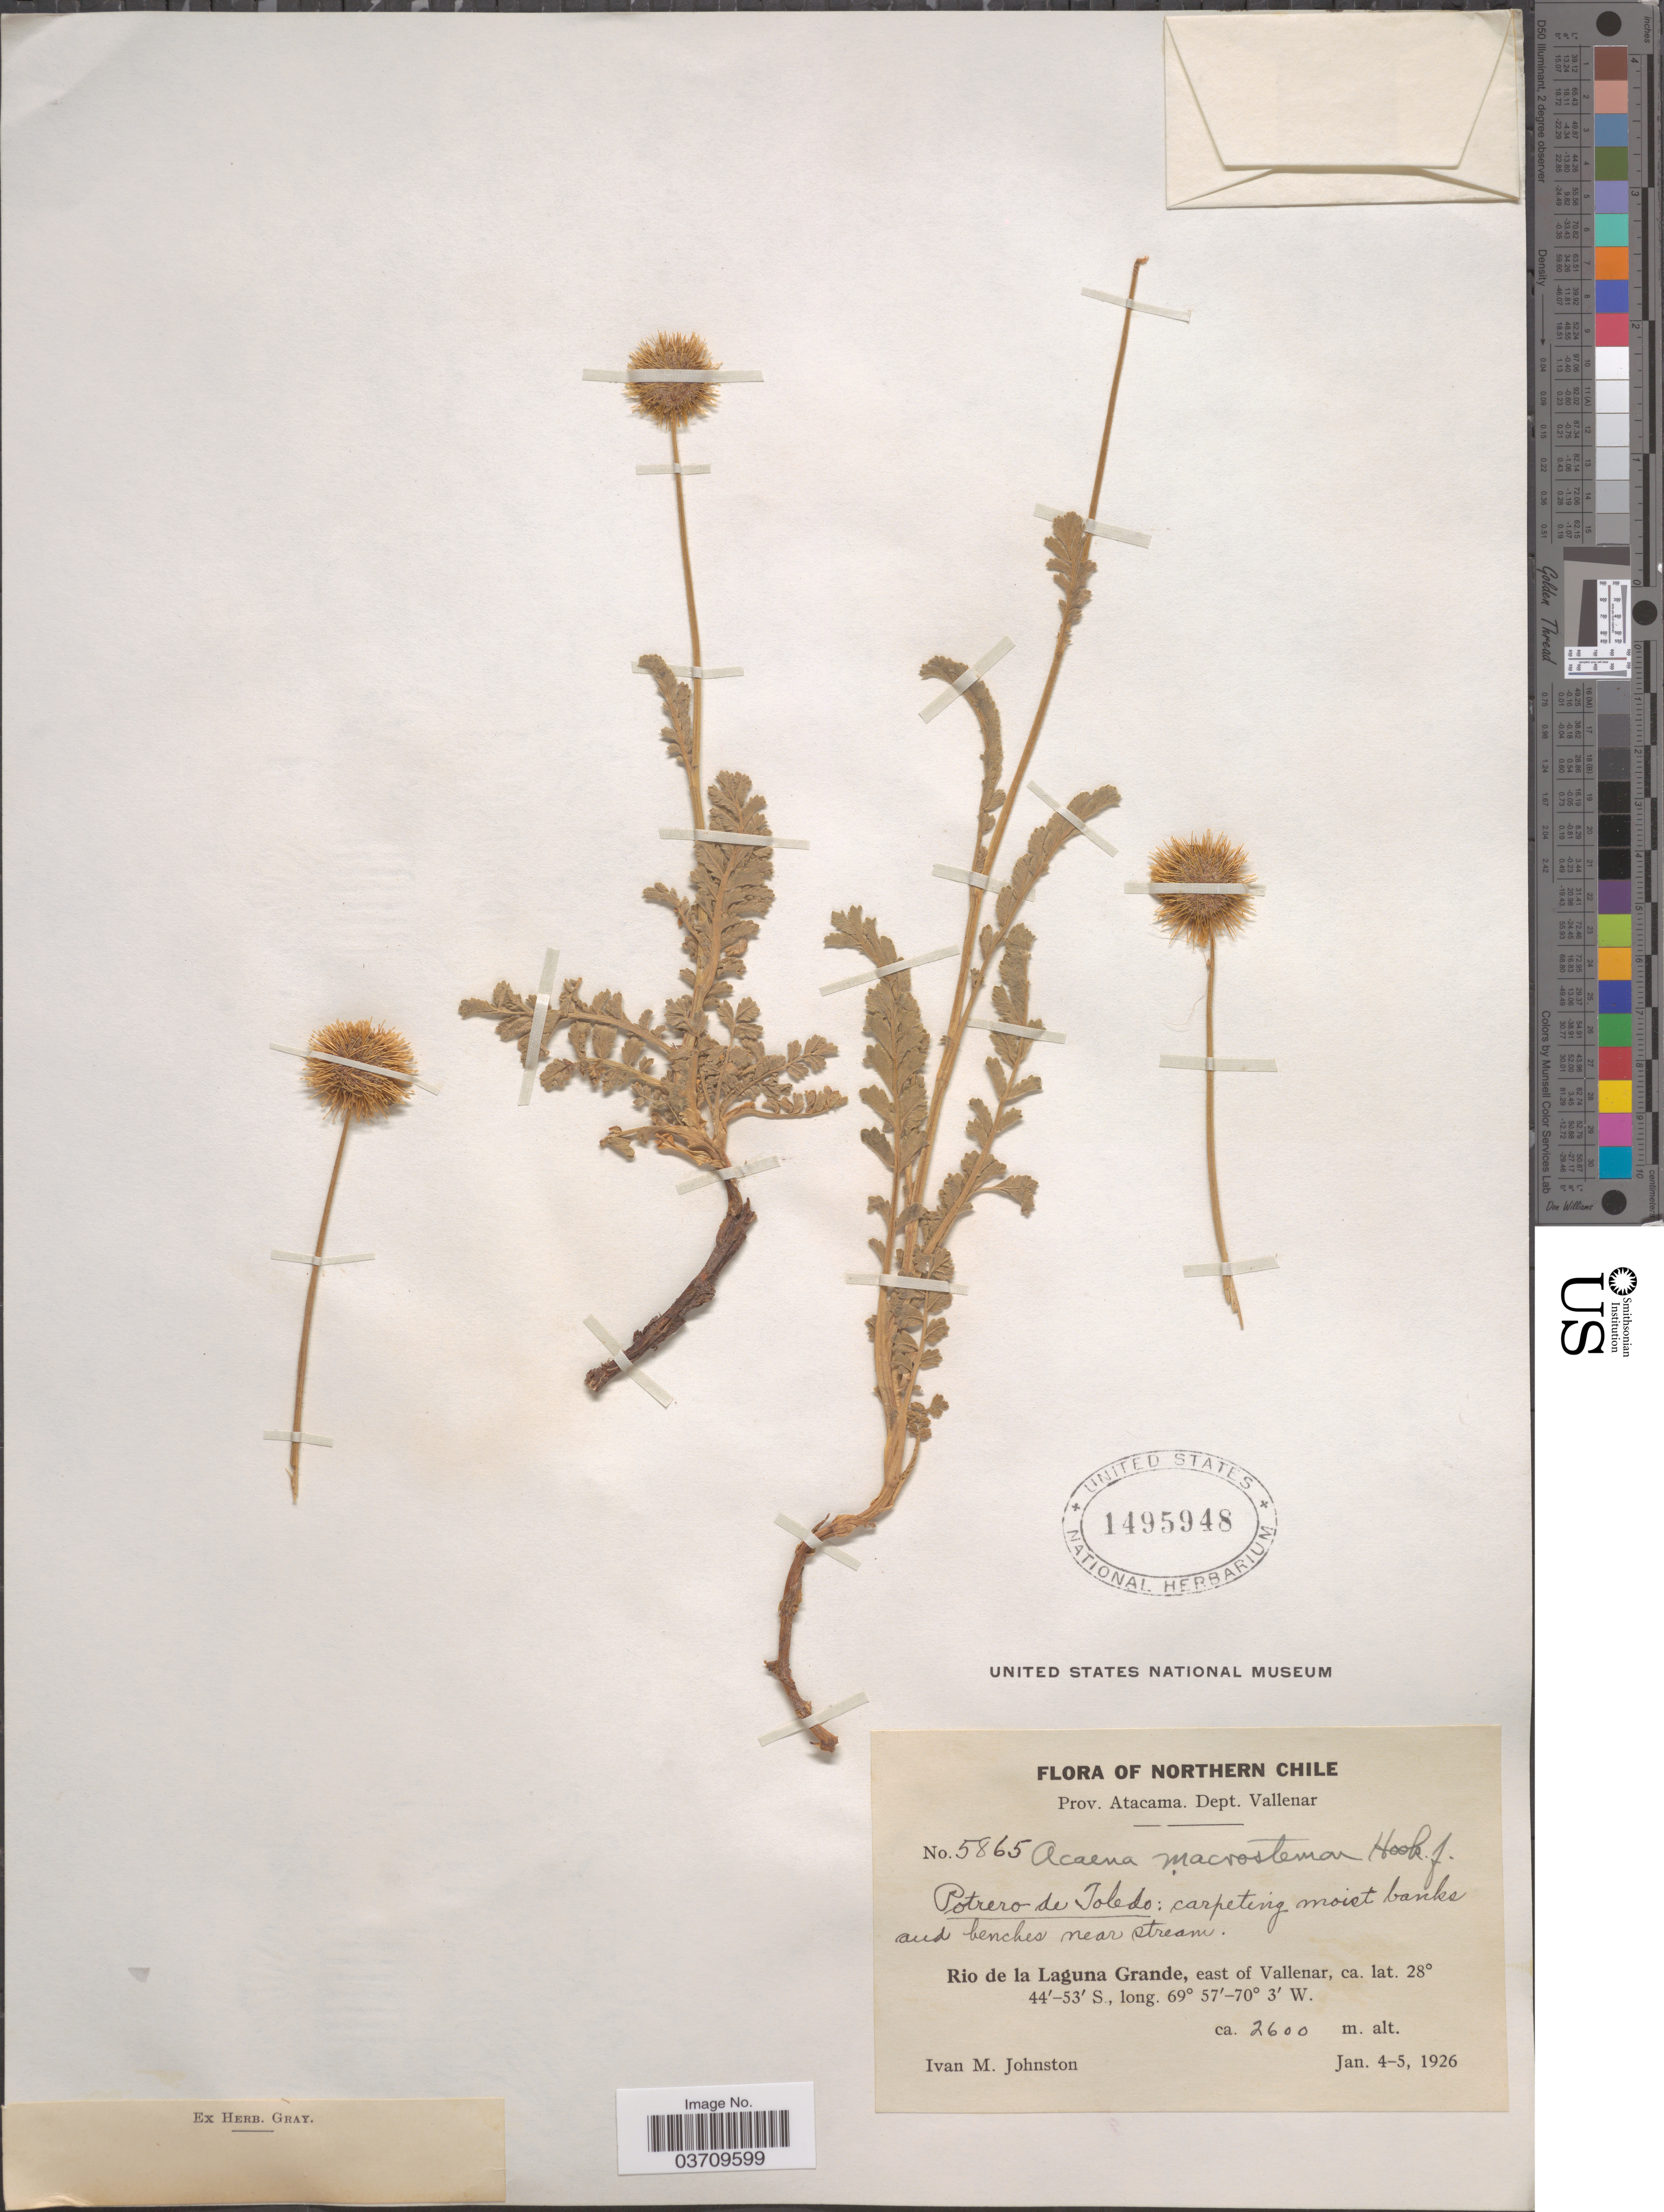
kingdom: Plantae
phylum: Tracheophyta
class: Magnoliopsida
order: Rosales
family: Rosaceae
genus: Acaena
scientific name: Acaena magellanica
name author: Vahl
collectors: I.M. Johnston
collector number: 5865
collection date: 1926-01-04/1926-01-05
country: Chile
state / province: Atacama (III)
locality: Northern Chile. Dept. Vallenar. Potrero de Toledo. Rio de la Laguna Grande, east of Vallenar.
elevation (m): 2600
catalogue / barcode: US 1495948